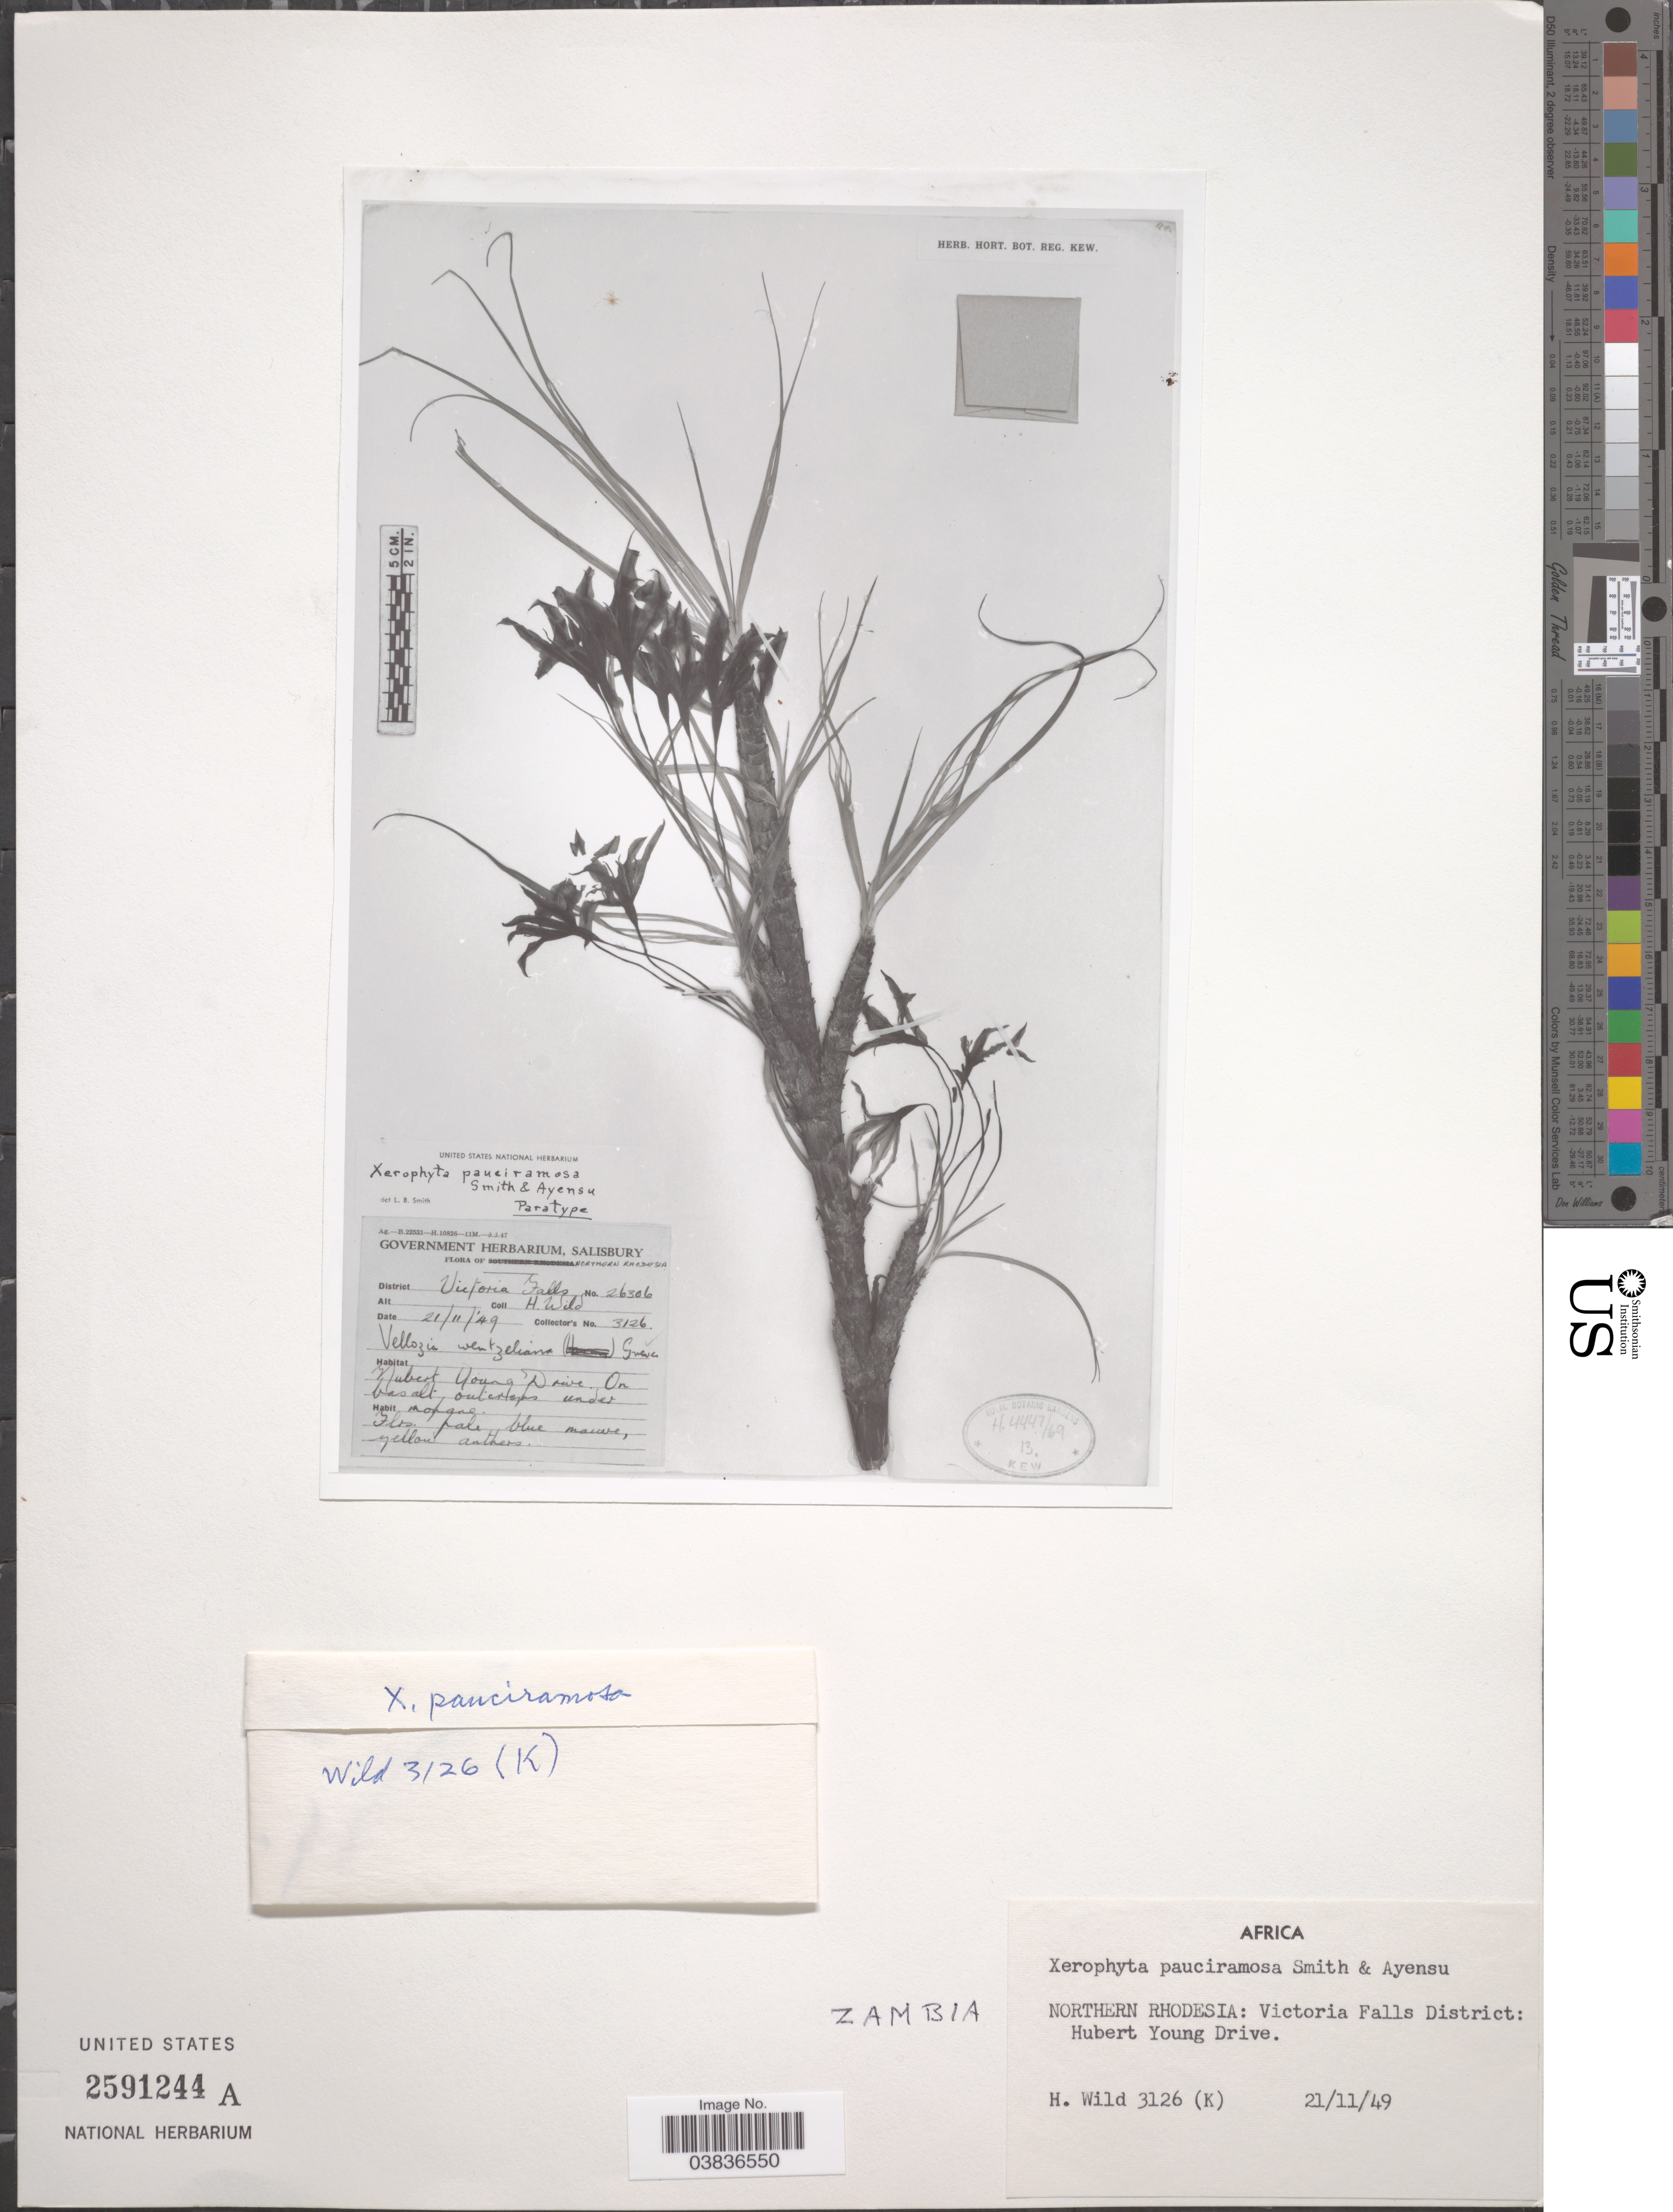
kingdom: Plantae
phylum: Tracheophyta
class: Liliopsida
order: Pandanales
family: Velloziaceae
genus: Xerophyta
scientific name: Xerophyta equisetoides var. pauciramosa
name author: L.B. Sm. & Ayensu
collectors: H. Wild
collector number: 3126(K)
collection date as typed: Transcribed d/m/y: 21/11/49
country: Zambia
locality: Northern Rhodesia: Victoria Falls District: Hubert Young Drive.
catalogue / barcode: US 2591244A